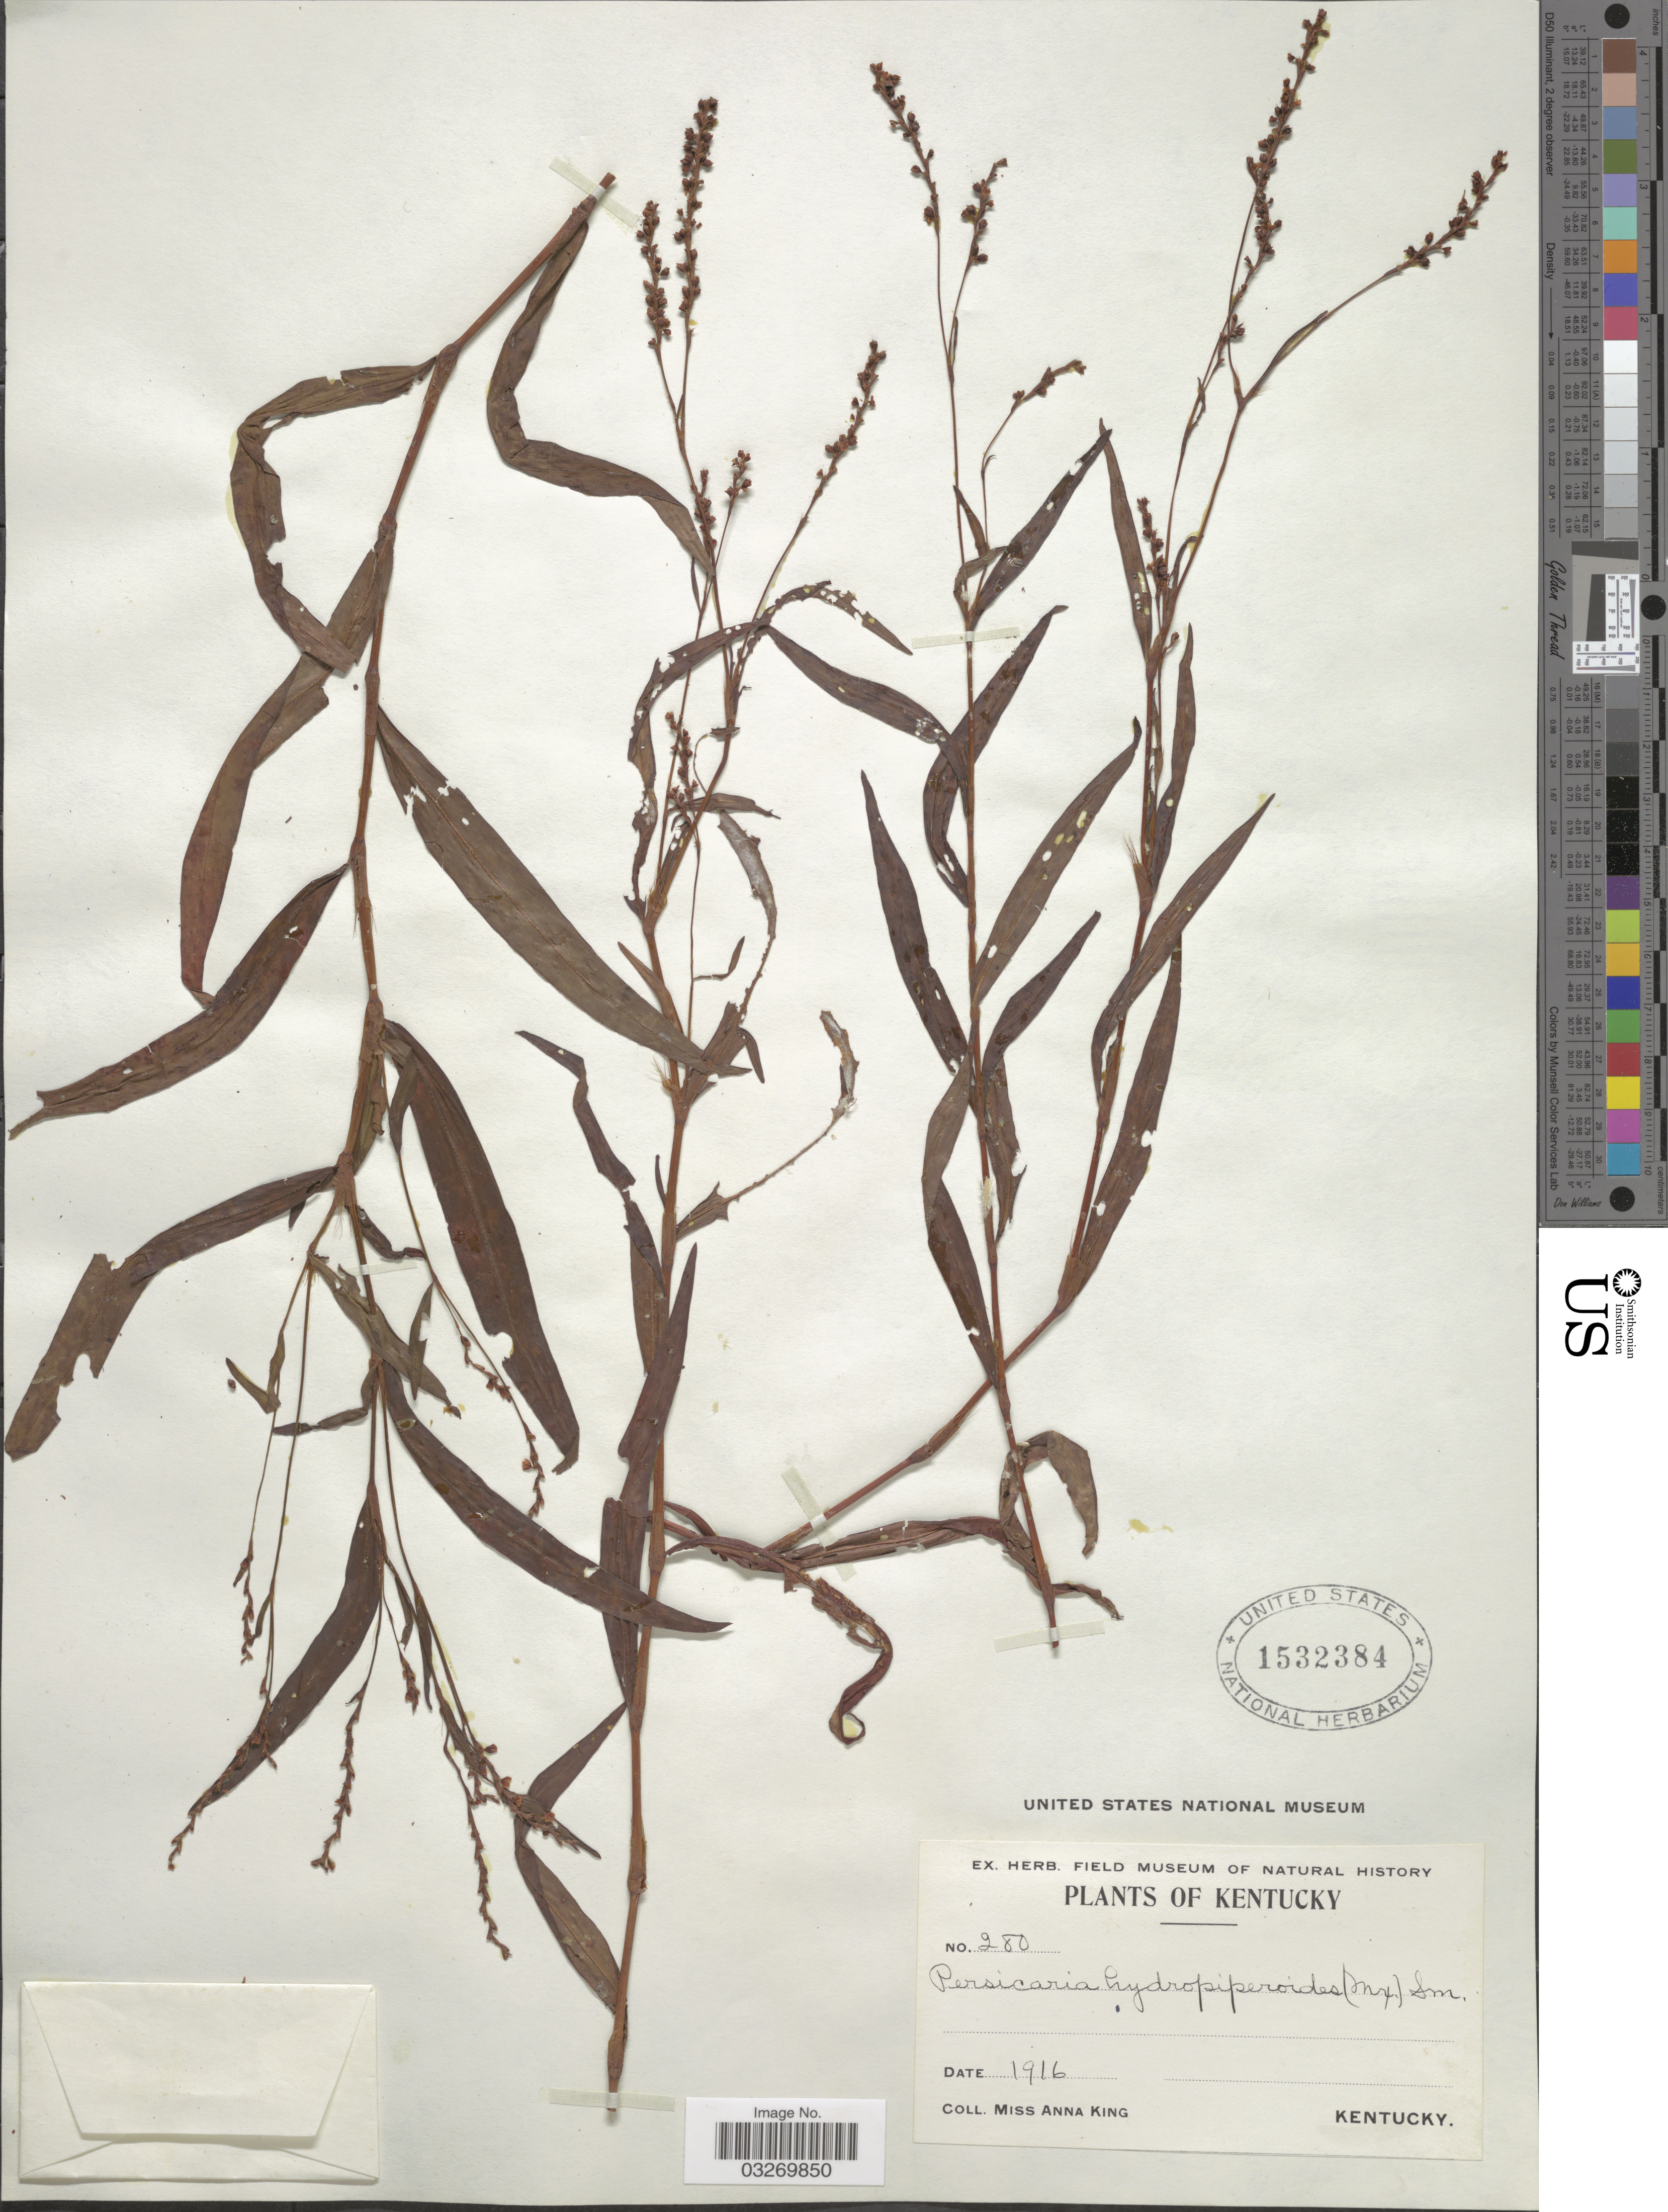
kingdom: Plantae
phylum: Tracheophyta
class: Magnoliopsida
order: Caryophyllales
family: Polygonaceae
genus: Persicaria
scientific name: Persicaria hydropiperoides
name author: (Michx.) Small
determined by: Atha, D. E.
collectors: A. King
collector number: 280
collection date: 1916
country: United States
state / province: Kentucky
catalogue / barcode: US 1532384